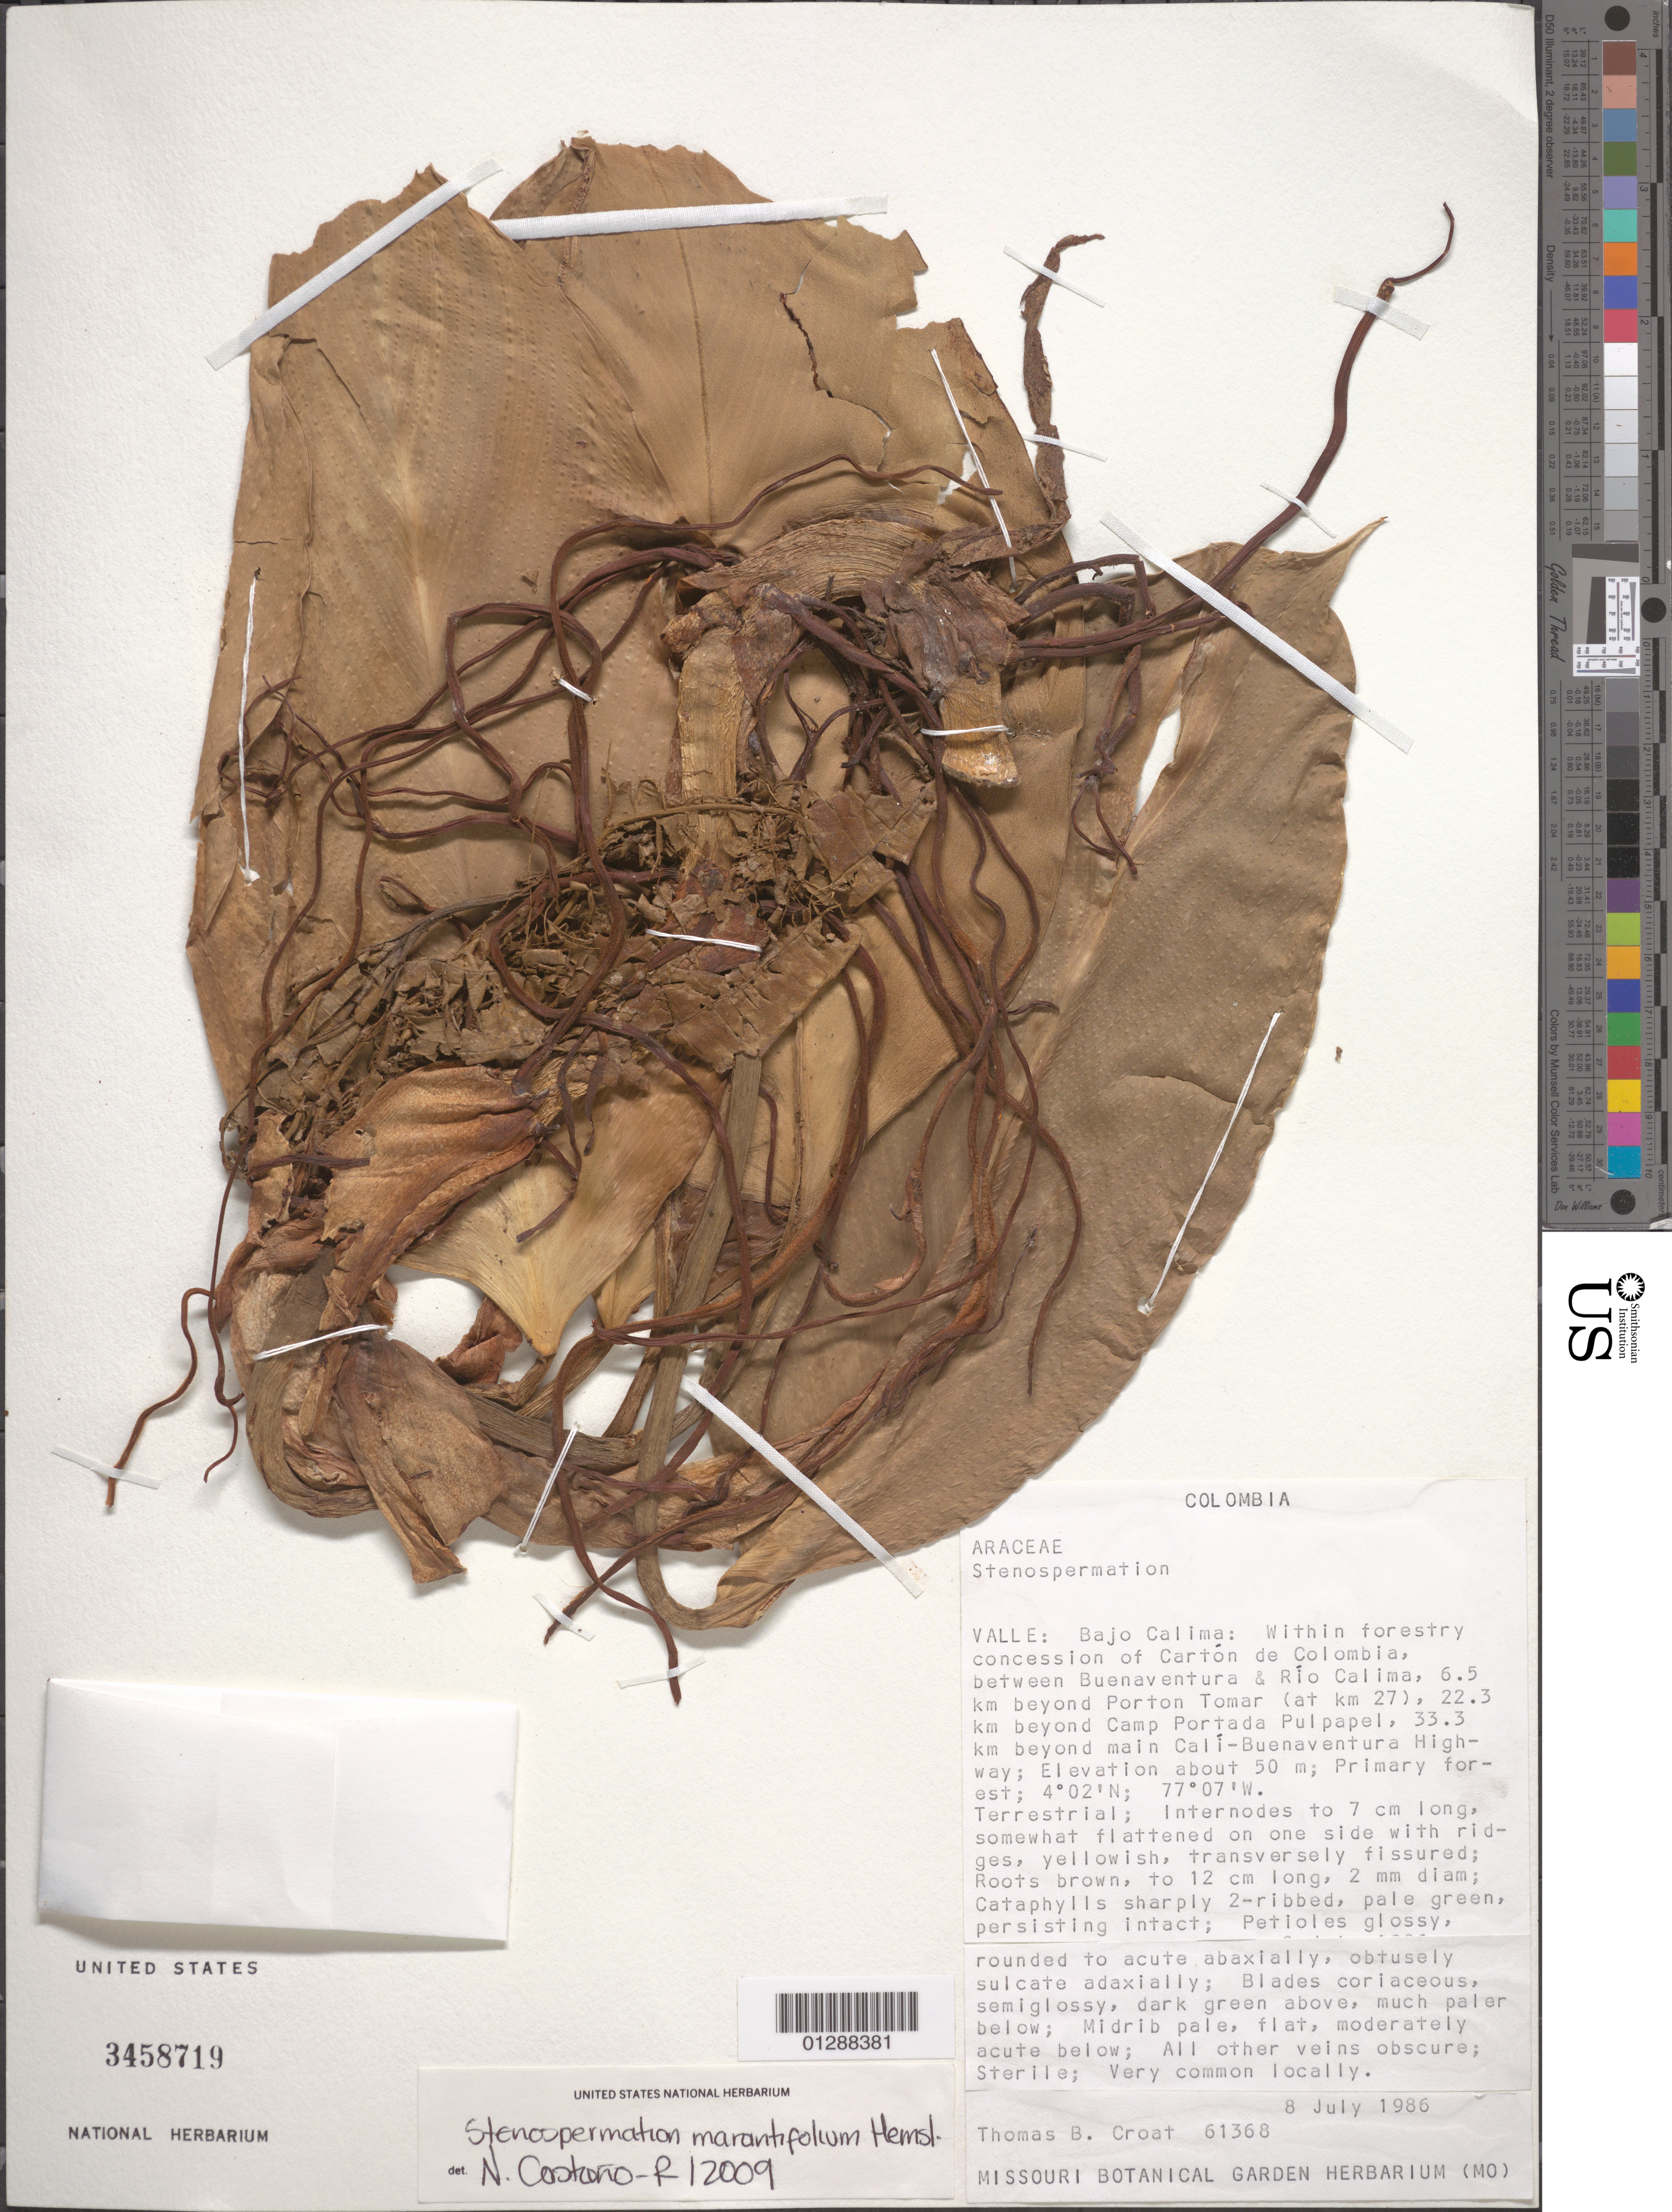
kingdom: Plantae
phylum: Tracheophyta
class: Liliopsida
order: Alismatales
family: Araceae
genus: Stenospermation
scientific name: Stenospermation marantifolium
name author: Hemsl.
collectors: T. B. Croat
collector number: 61368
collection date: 1986-07-08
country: Colombia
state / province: Valle del Cauca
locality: Bajo Calima: Within forestry concession of Cartón de Colombia, between Buenaventura & Río Calima, 6.5 km beyond Porton Tomar (at km 27), 22.3 km beyond Camp Portada Pulpapel, 33.3 km beyond main Calí-Buenaventura Highway.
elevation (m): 50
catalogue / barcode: US 3458719